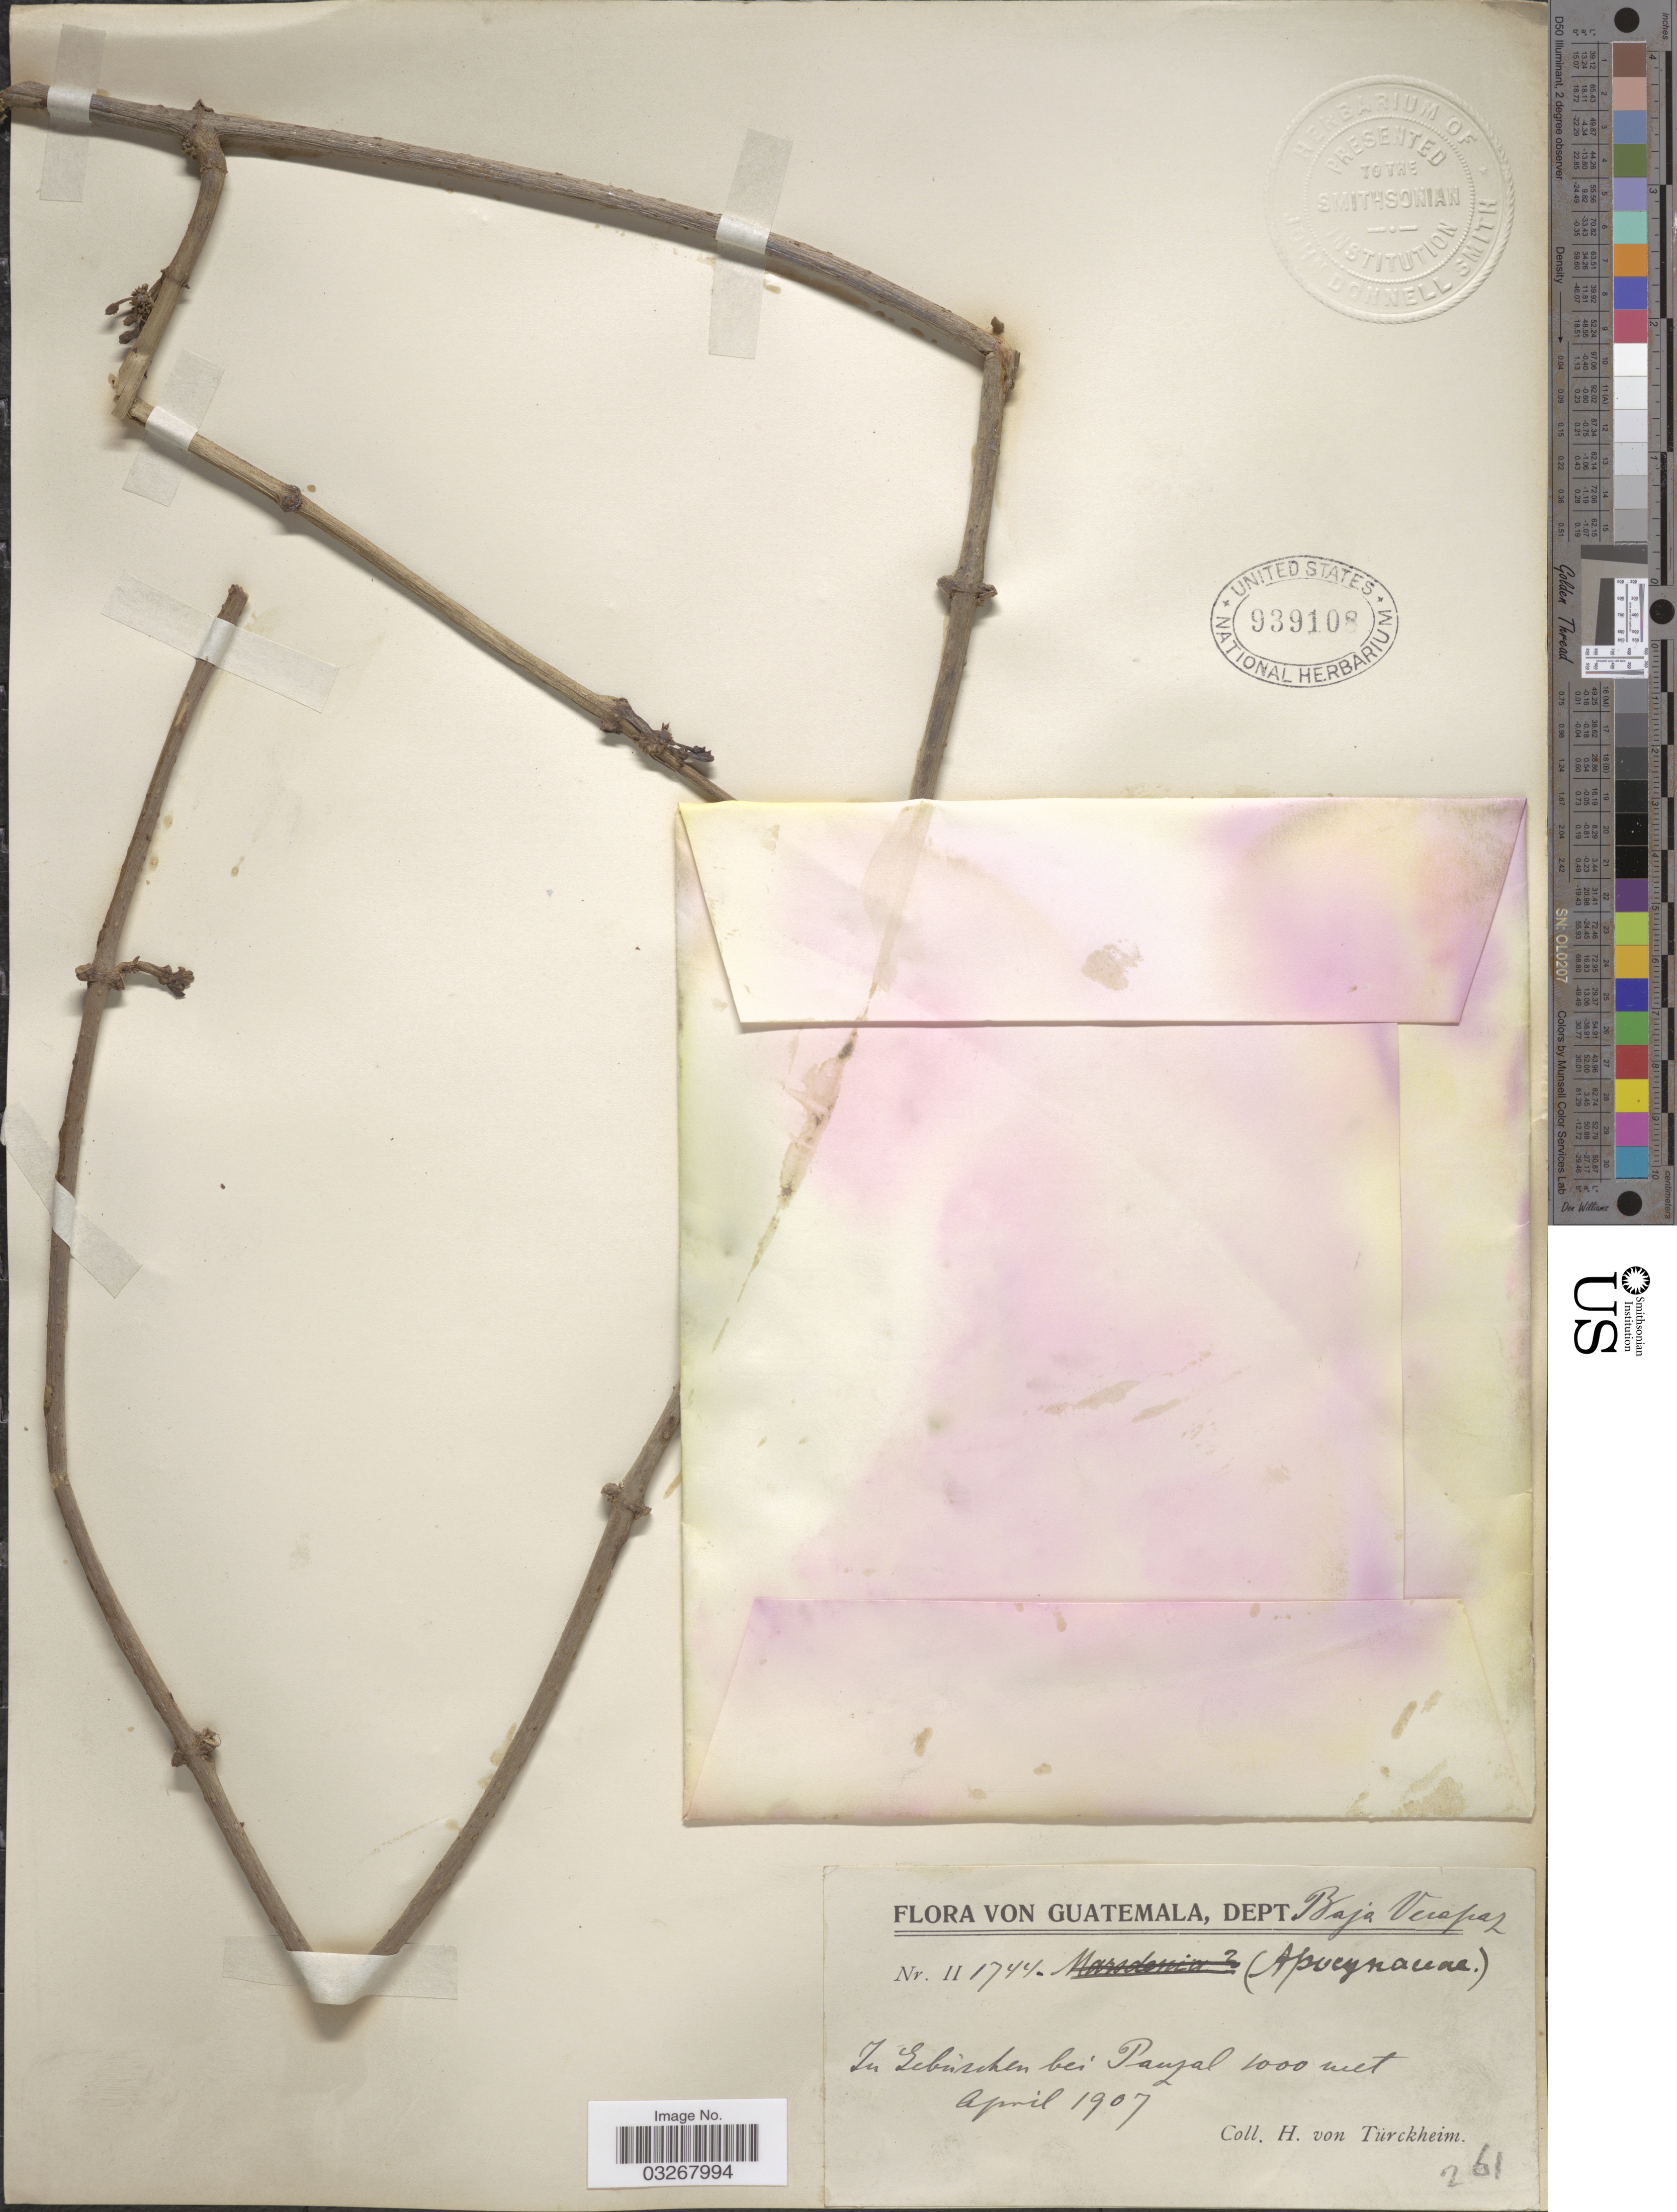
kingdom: Plantae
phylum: Tracheophyta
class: Magnoliopsida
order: Gentianales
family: Apocynaceae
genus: Marsdenia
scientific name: Marsdenia sp.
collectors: H. von Türckheim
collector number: II 1744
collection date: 1907-04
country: Guatemala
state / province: Baja Verapaz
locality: Dept. Baja Verapaz, In Gebuschen bei Pauzal.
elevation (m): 1000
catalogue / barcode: US 939108